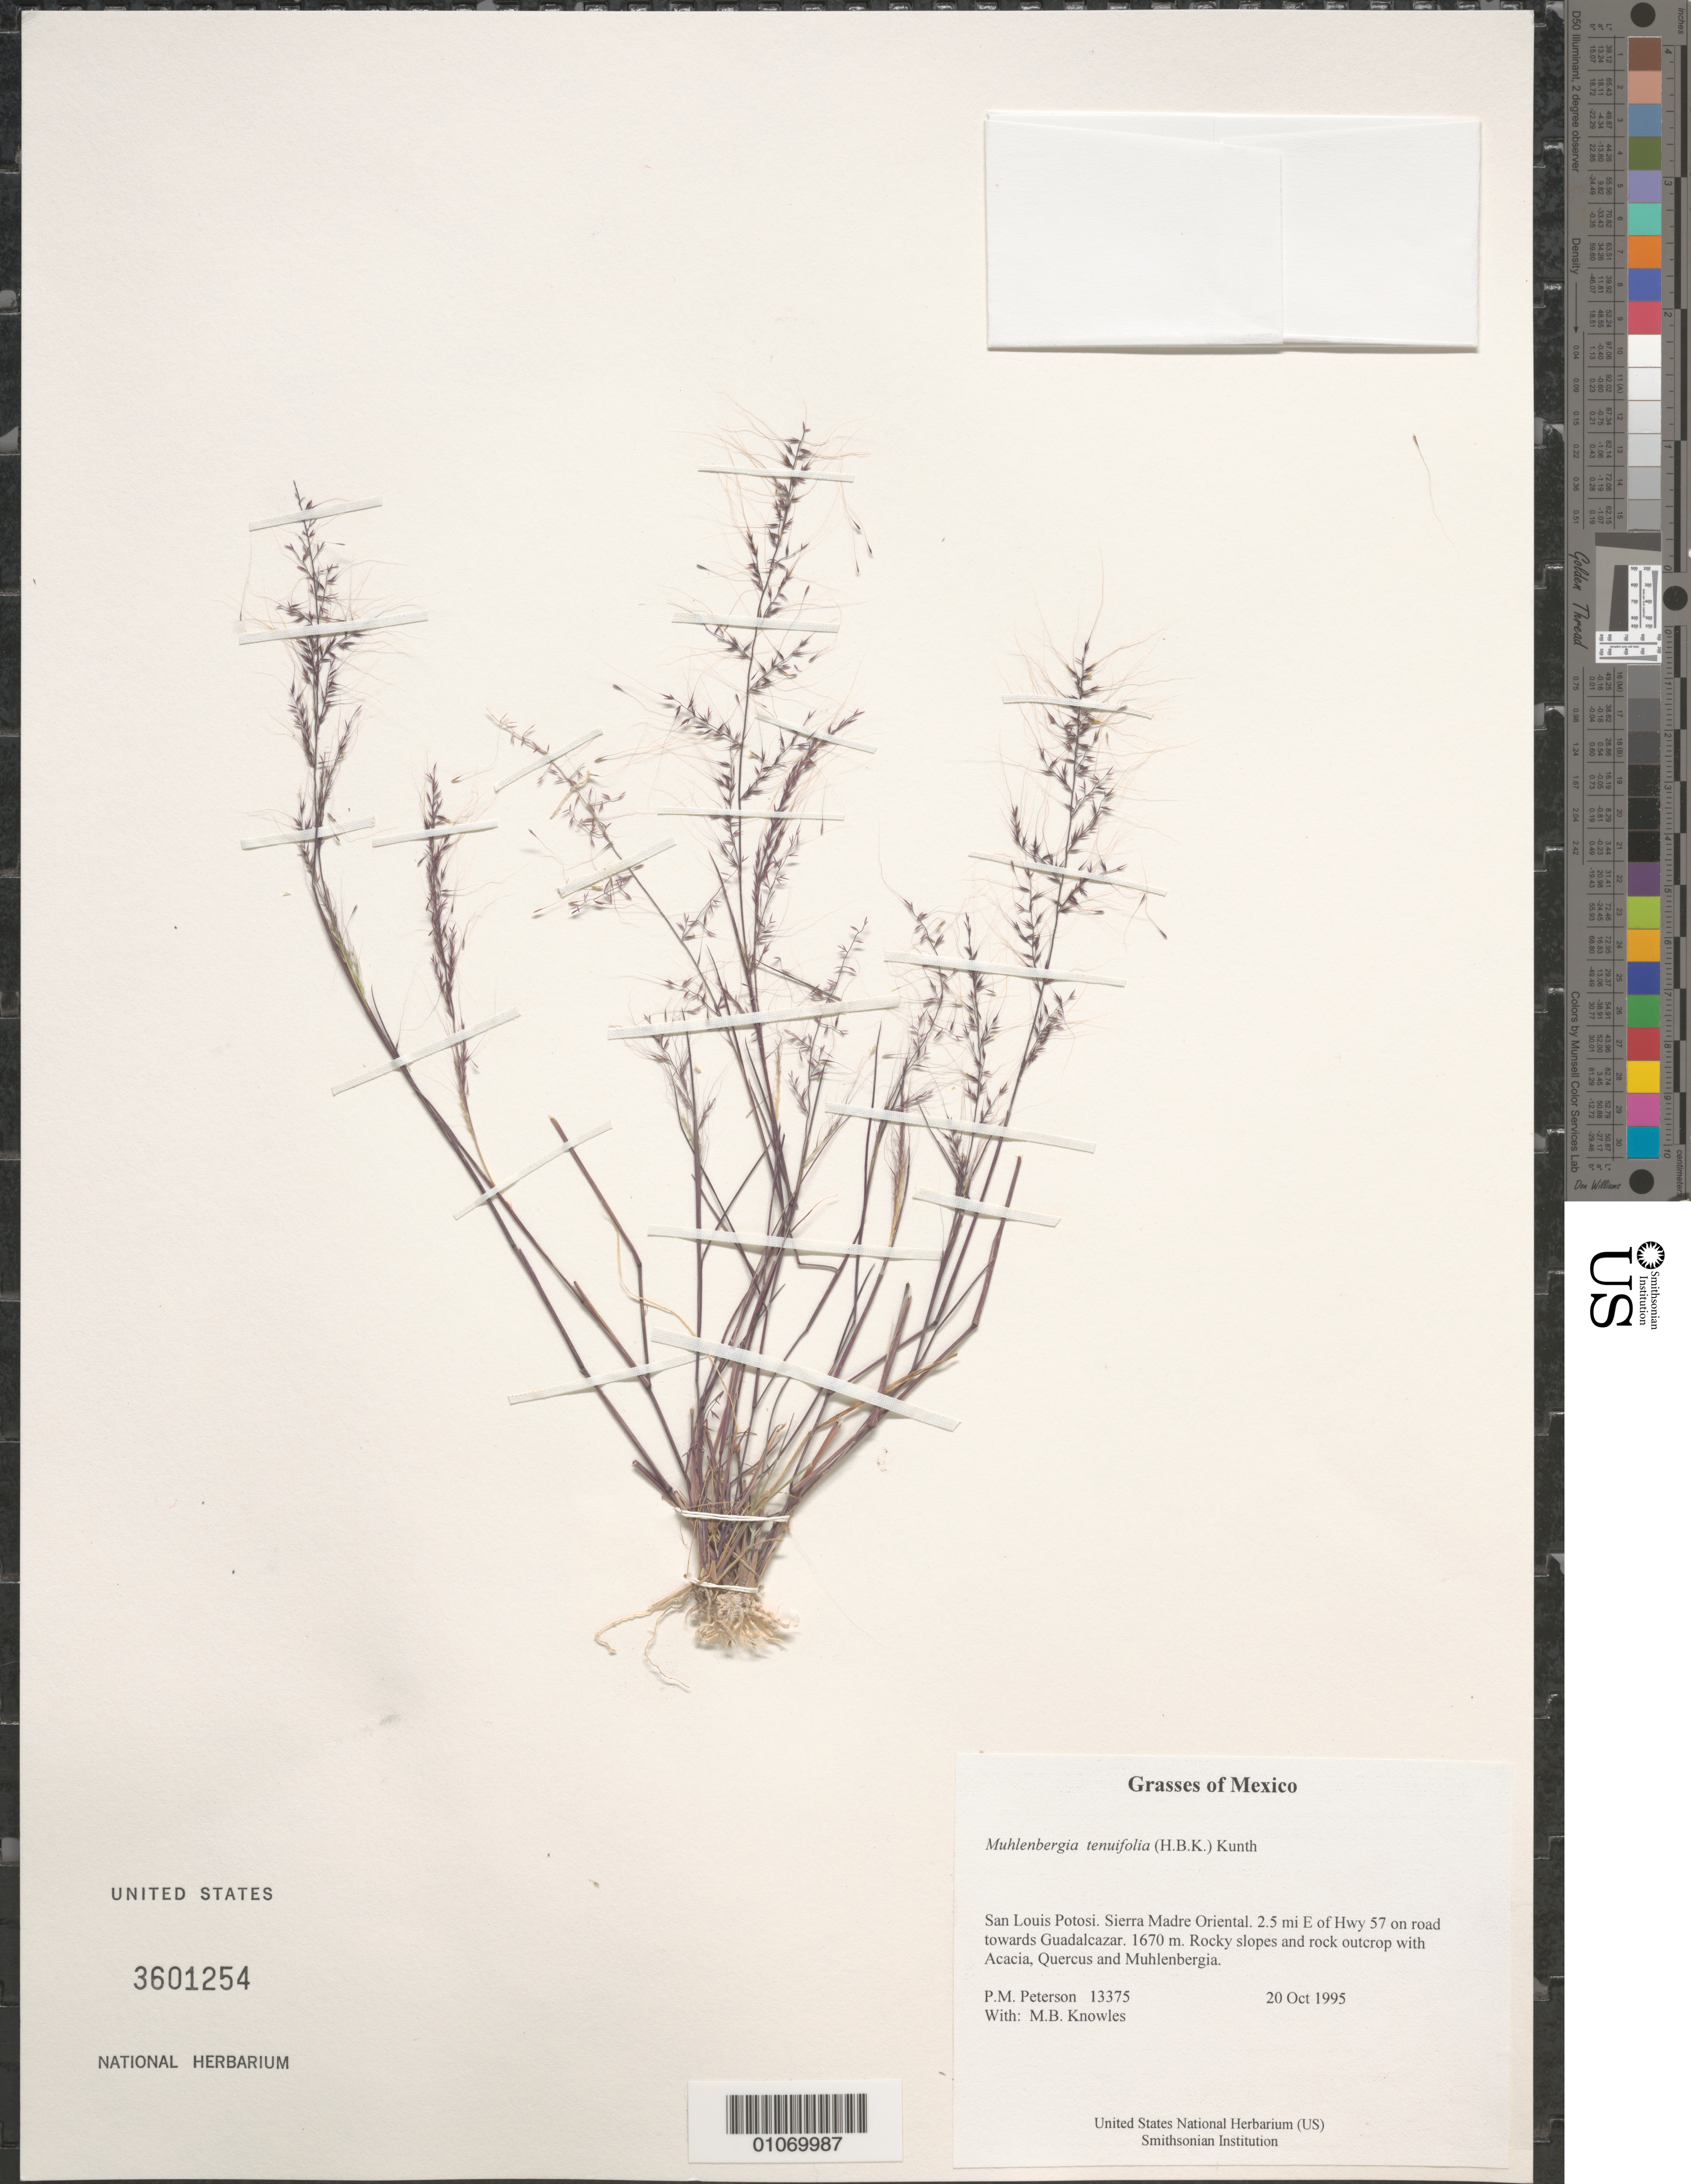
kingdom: Plantae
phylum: Tracheophyta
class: Liliopsida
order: Poales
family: Poaceae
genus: Muhlenbergia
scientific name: Muhlenbergia tenuifolia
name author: (Kunth) Kunth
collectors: P. M. Peterson & M. B. Knowles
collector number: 13375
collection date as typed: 20 Oct 1995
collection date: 1995-10-20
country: Mexico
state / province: San Luis Potosi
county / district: Sierra Madre Oriental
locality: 2.5 mi E of Hwy 57 on road towards Guadalcazar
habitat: Rocky slopes and rock outcrop with Acacia, Quercus and Muhlenbergia.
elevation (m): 1670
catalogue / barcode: US 3601254